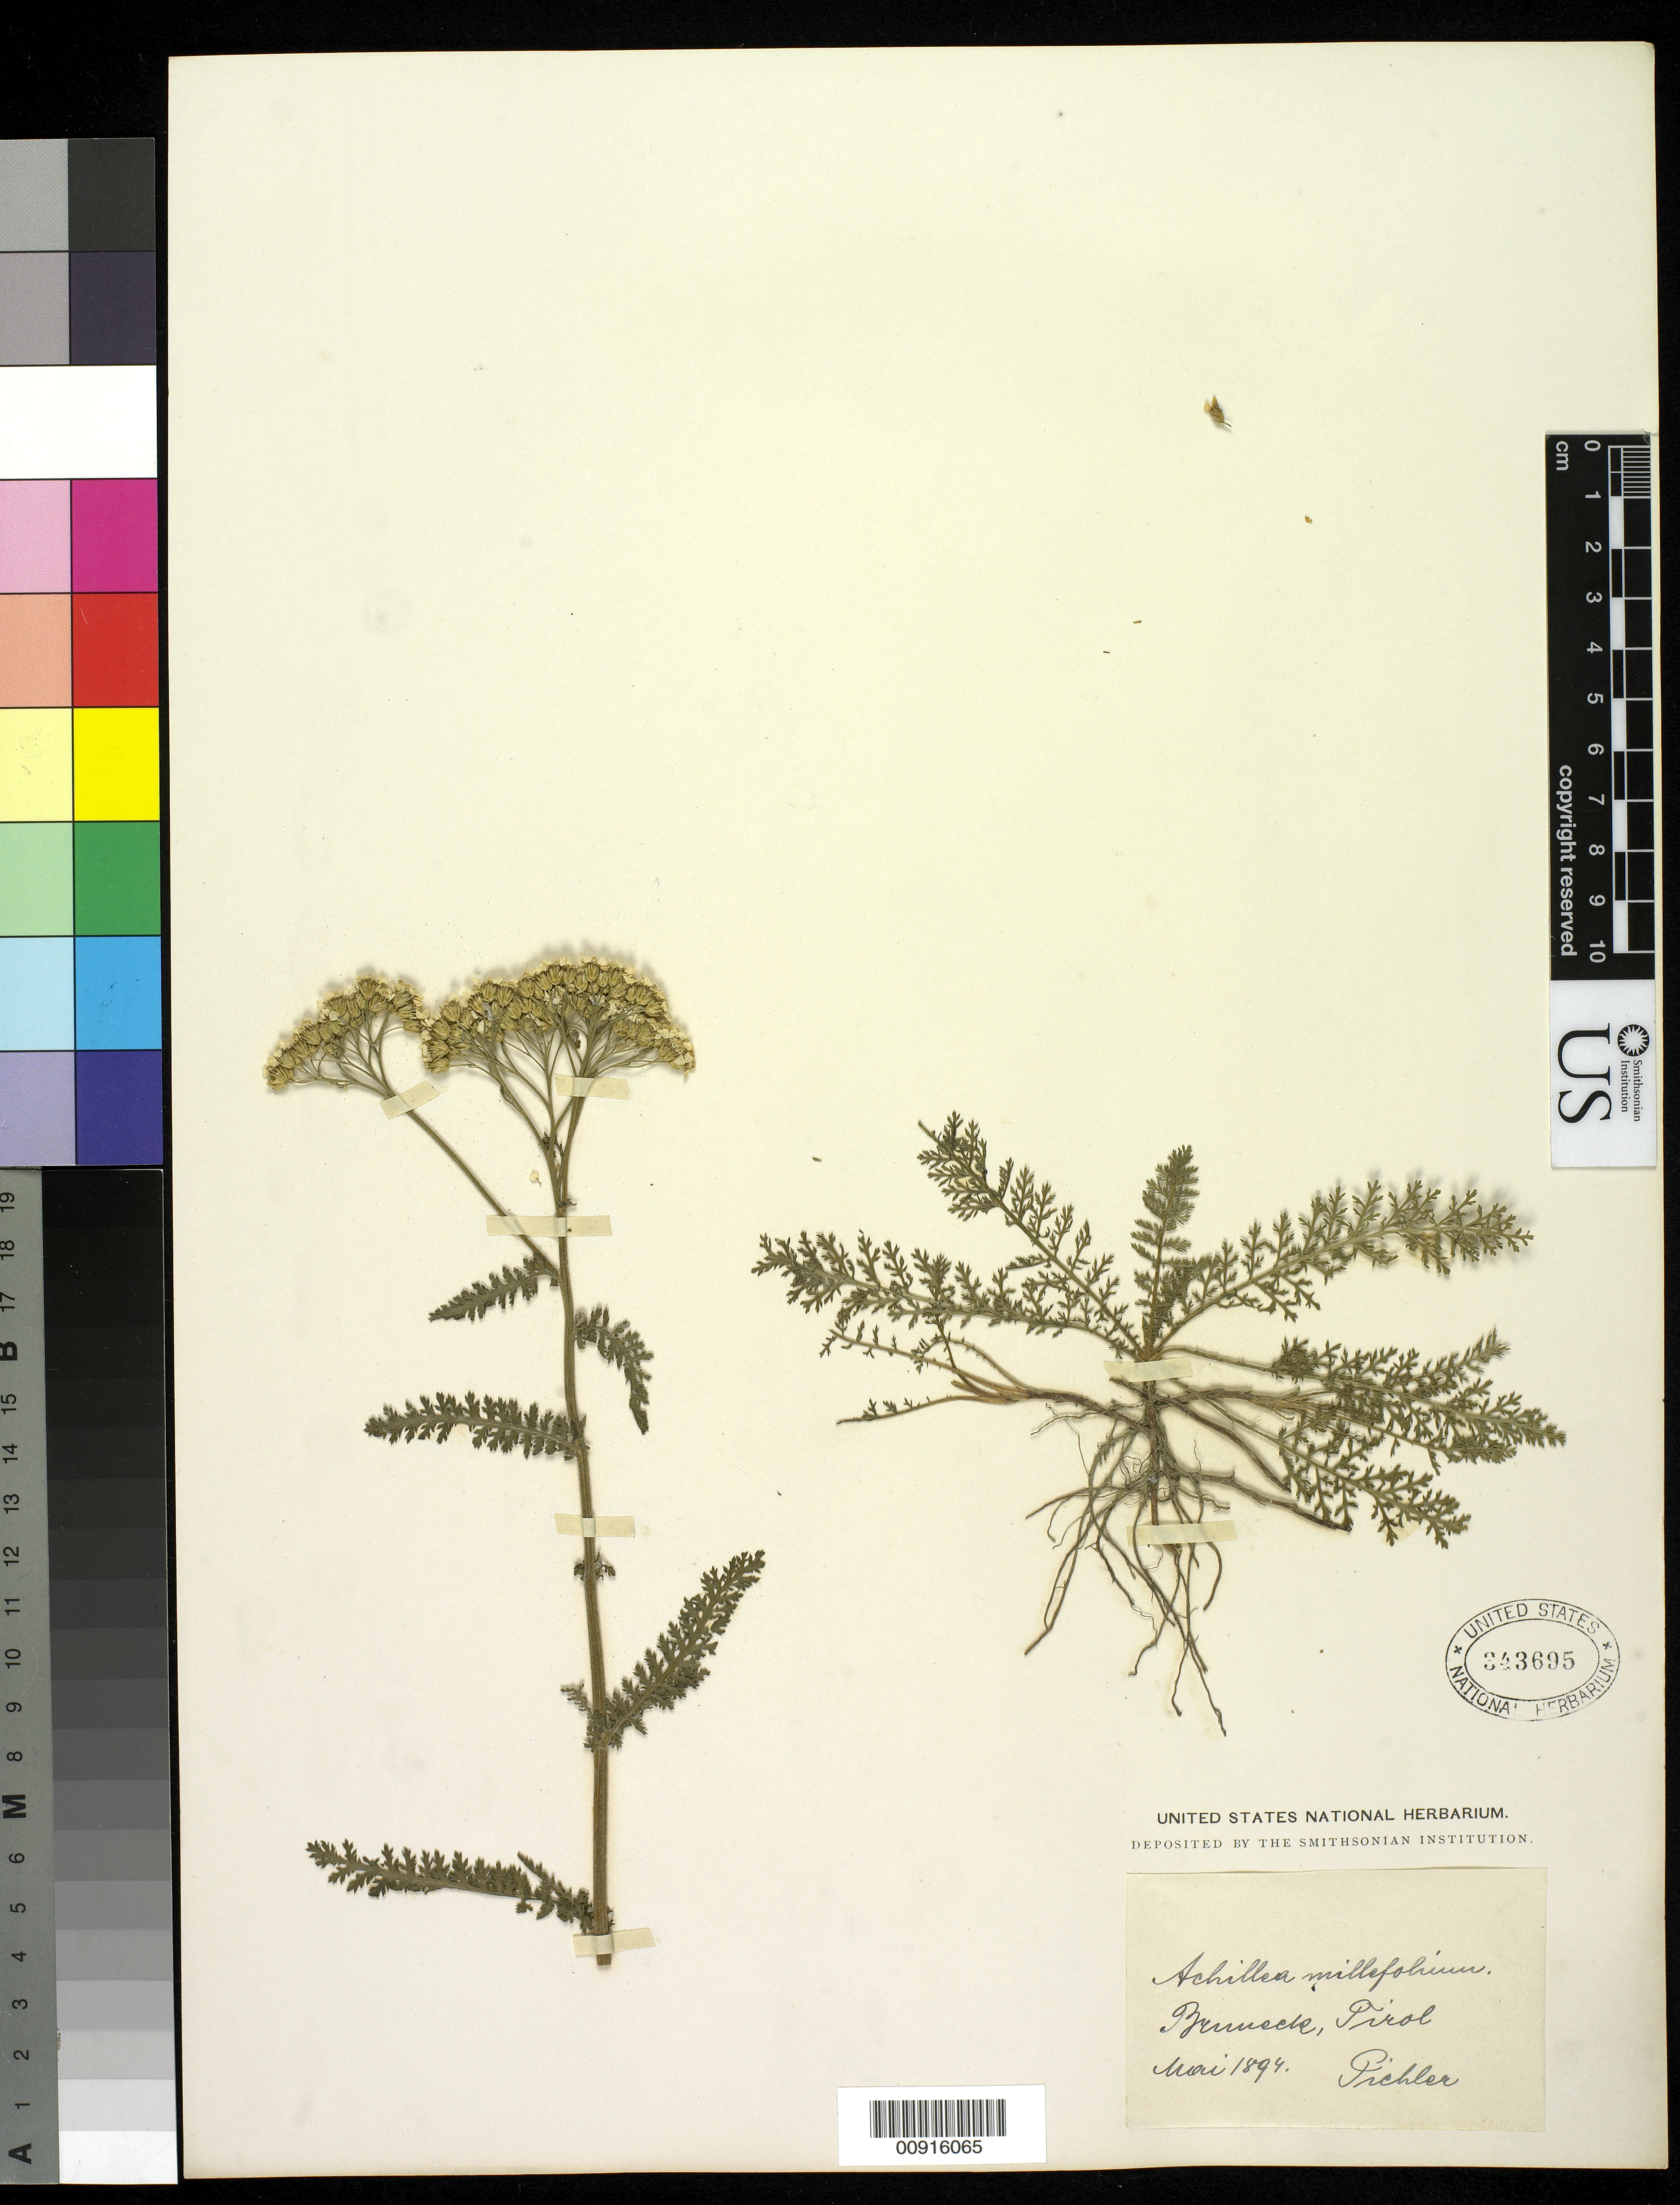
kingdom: Plantae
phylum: Tracheophyta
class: Magnoliopsida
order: Asterales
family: Asteraceae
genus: Achillea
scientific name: Achillea millefolium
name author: L.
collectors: Pichler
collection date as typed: Mai 1894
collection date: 1894-05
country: Italy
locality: Bruneck, Tirol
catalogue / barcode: US 343695